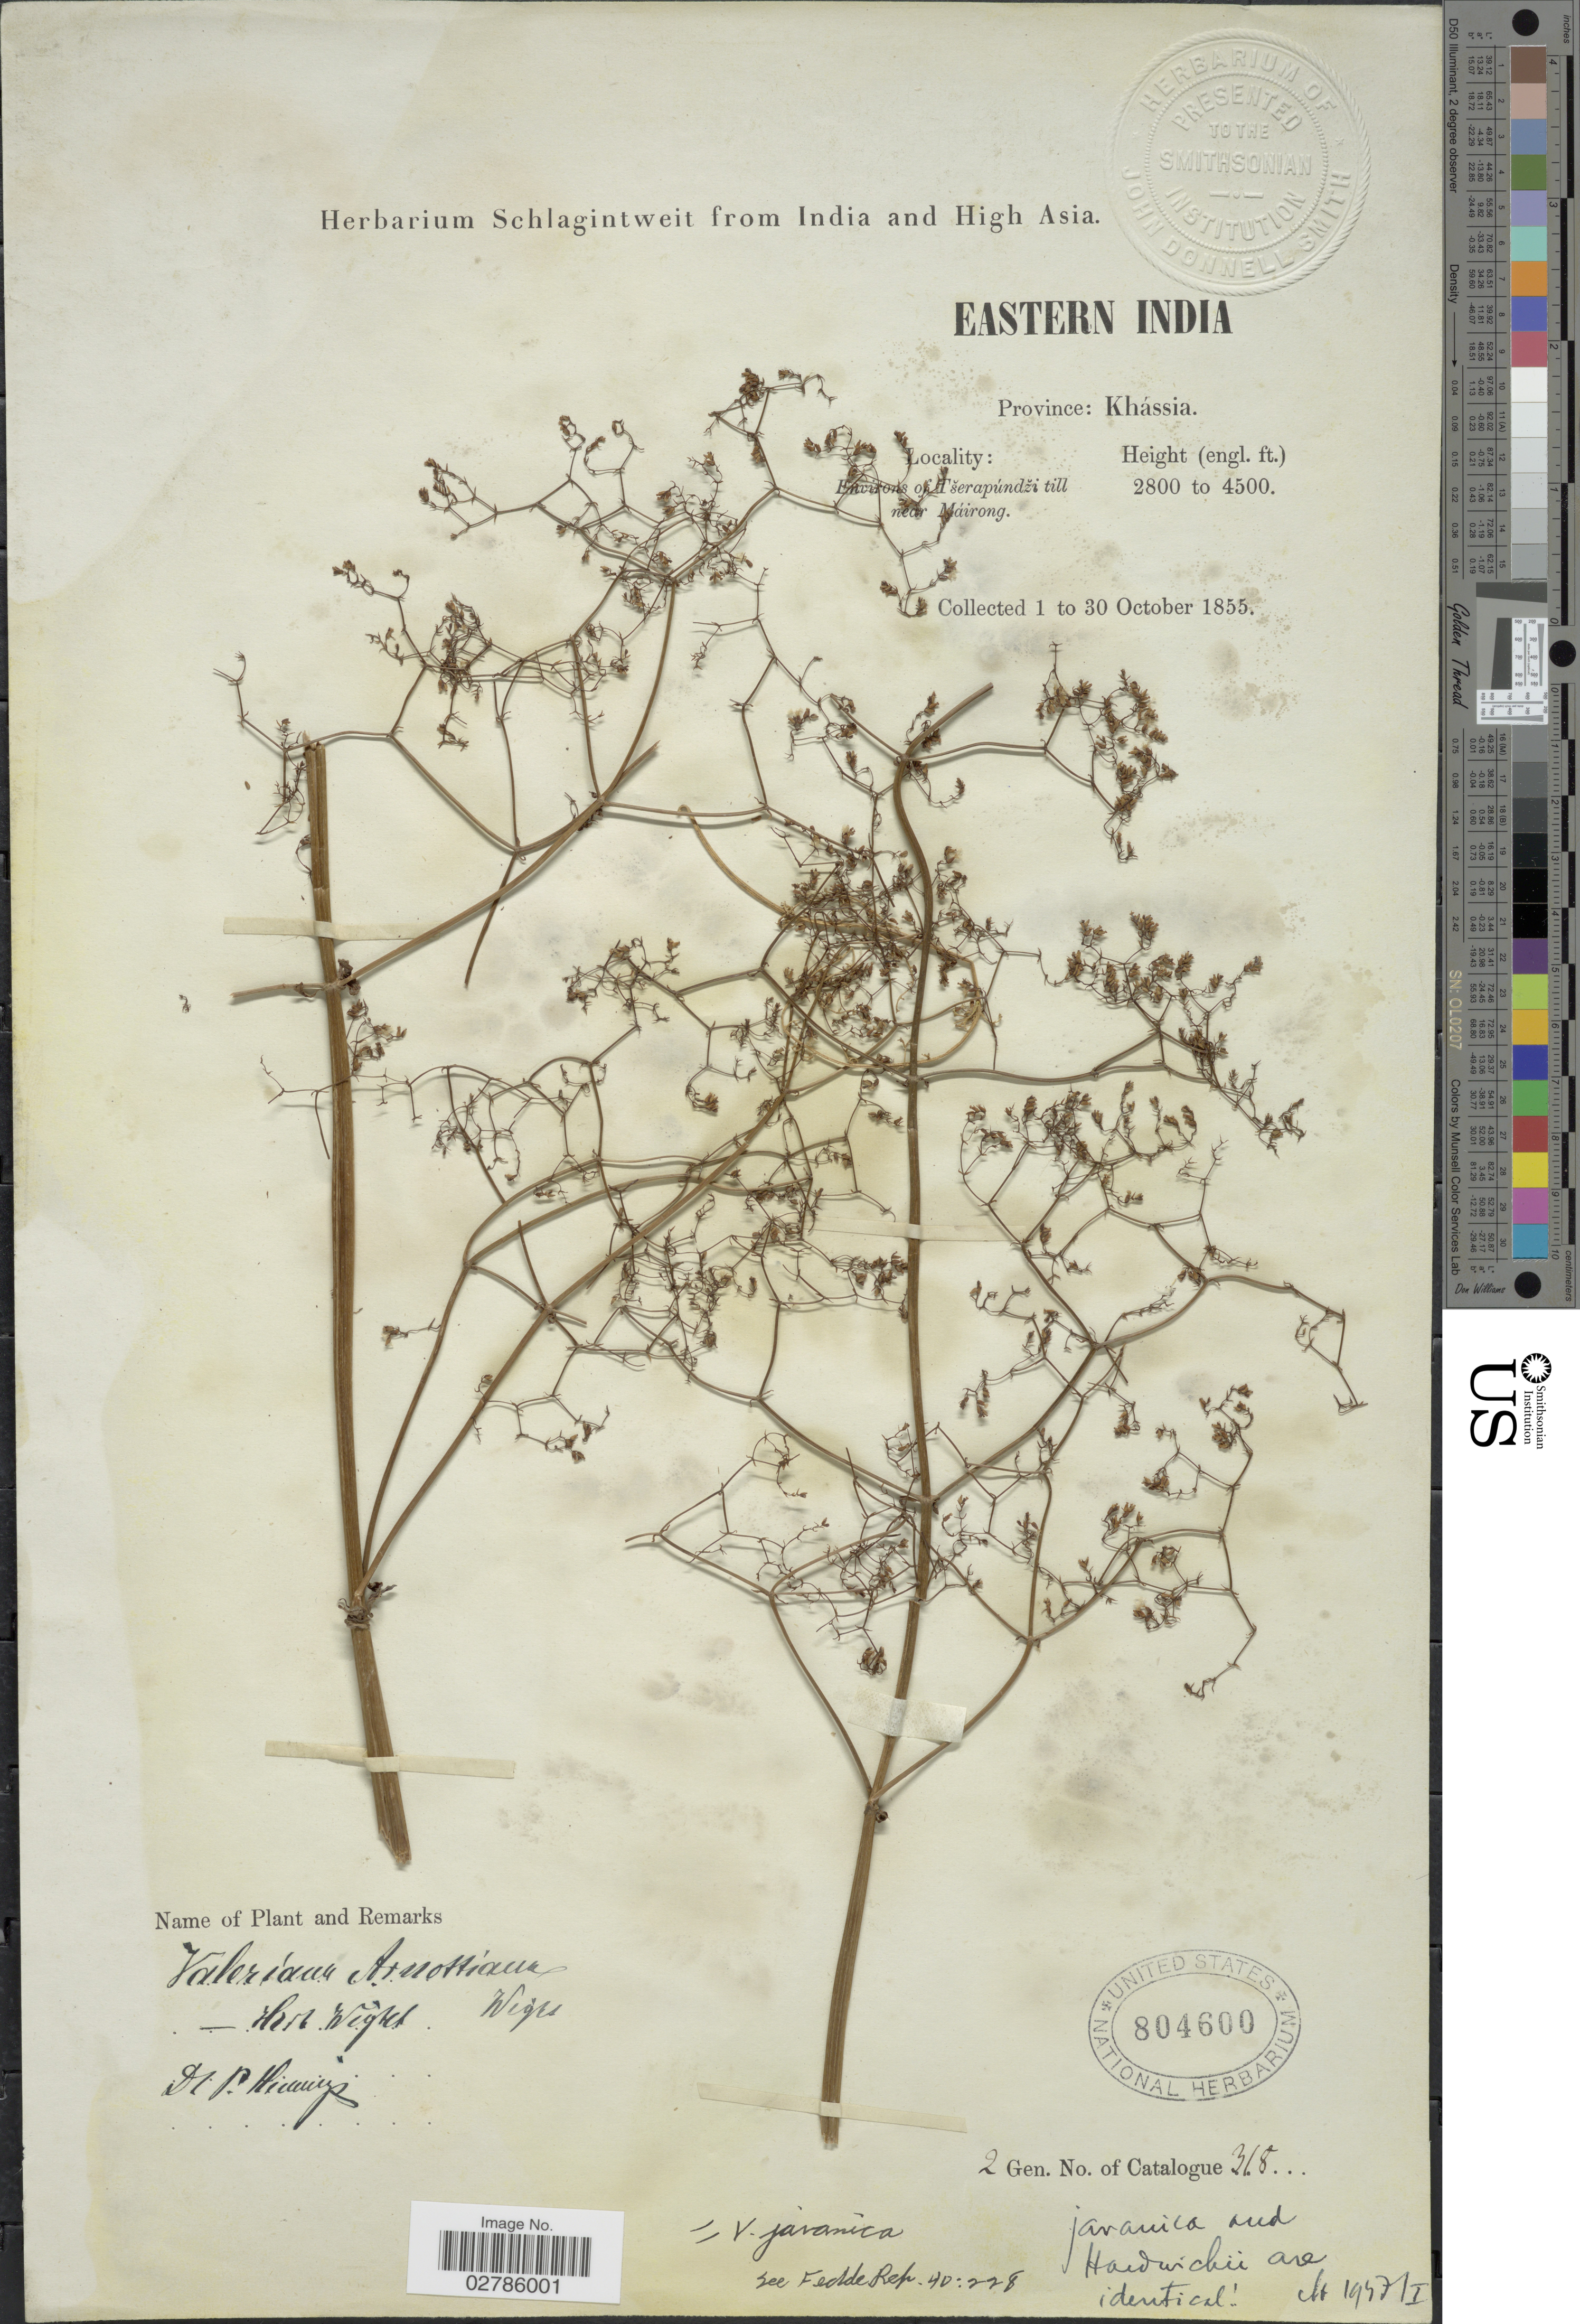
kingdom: Plantae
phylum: Tracheophyta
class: Magnoliopsida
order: Dipsacales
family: Caprifoliaceae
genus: Valeriana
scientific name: Valeriana javanica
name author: Blume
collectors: ex herb. Schlagintweit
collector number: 318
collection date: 1855-10-01/1855-10-30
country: India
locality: Eastern India. Province: Khássia. Environs of Tserapúndzi till near Máirong.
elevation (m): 853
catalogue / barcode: US 804600